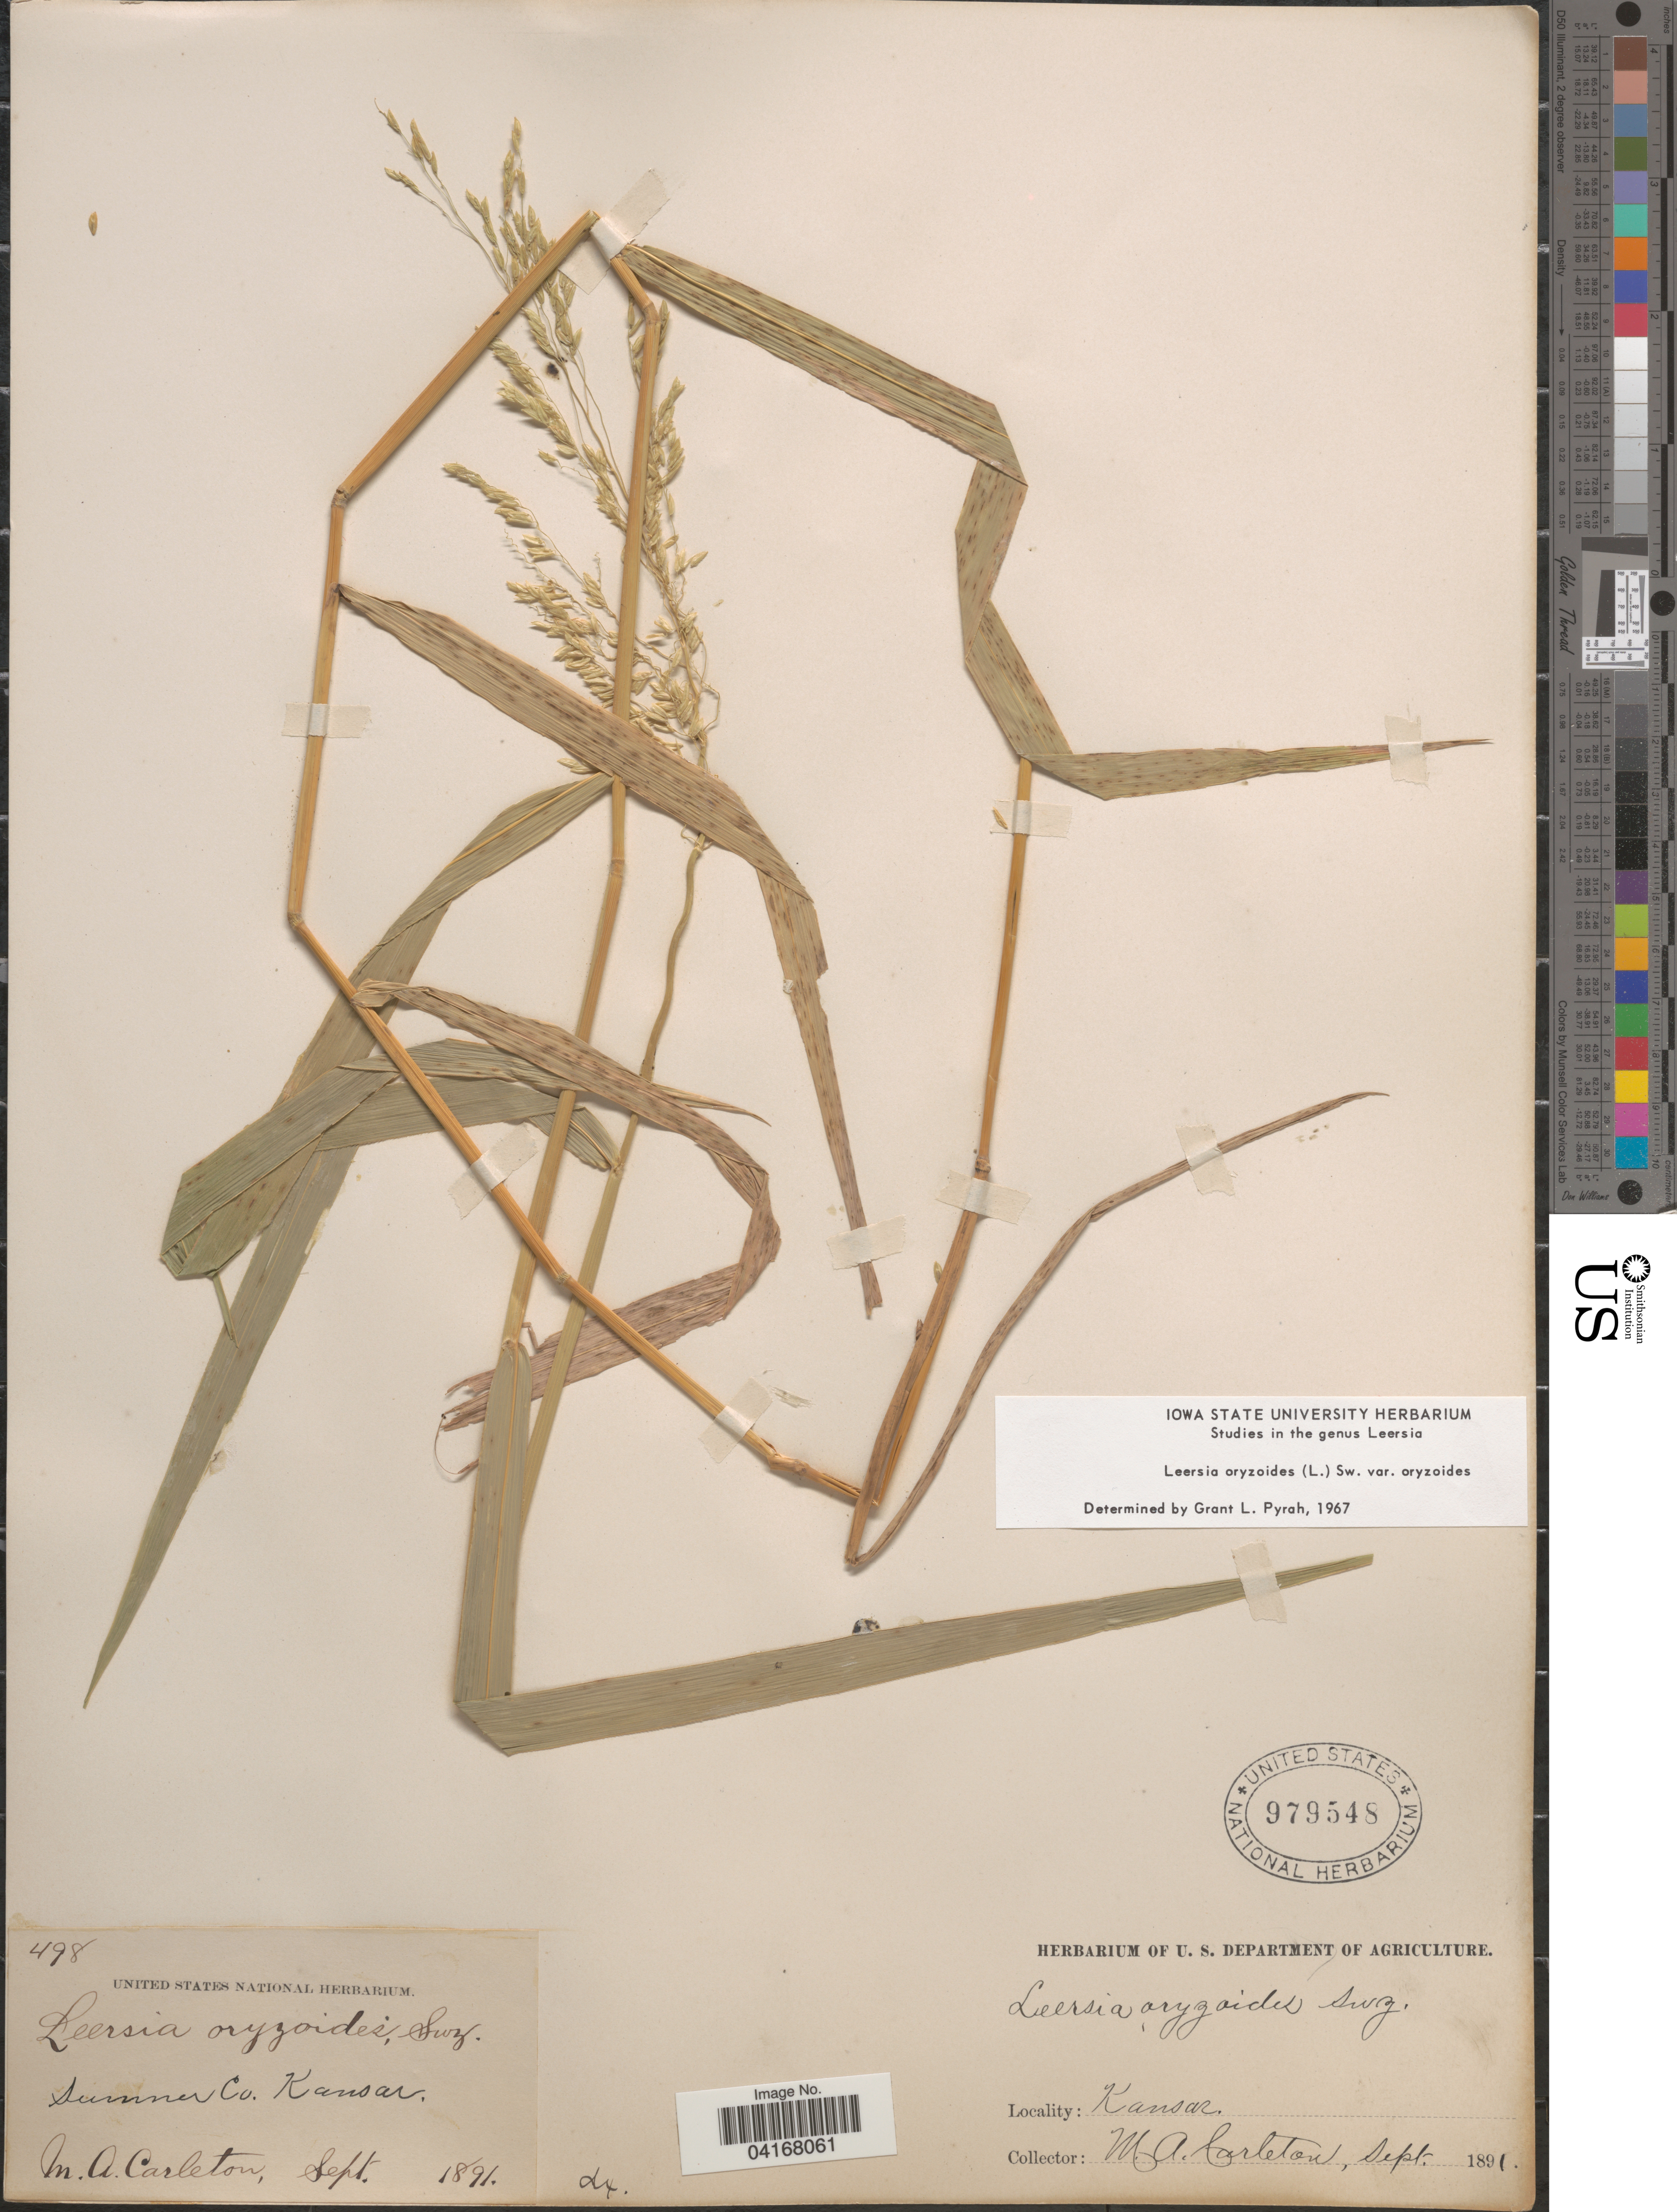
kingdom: Plantae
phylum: Tracheophyta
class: Liliopsida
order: Poales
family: Poaceae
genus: Leersia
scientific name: Leersia oryzoides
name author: (L.) Sw.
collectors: M. A. Carleton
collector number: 498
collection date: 1891-09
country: United States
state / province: Kansas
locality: Summer Co.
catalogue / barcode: US 979548